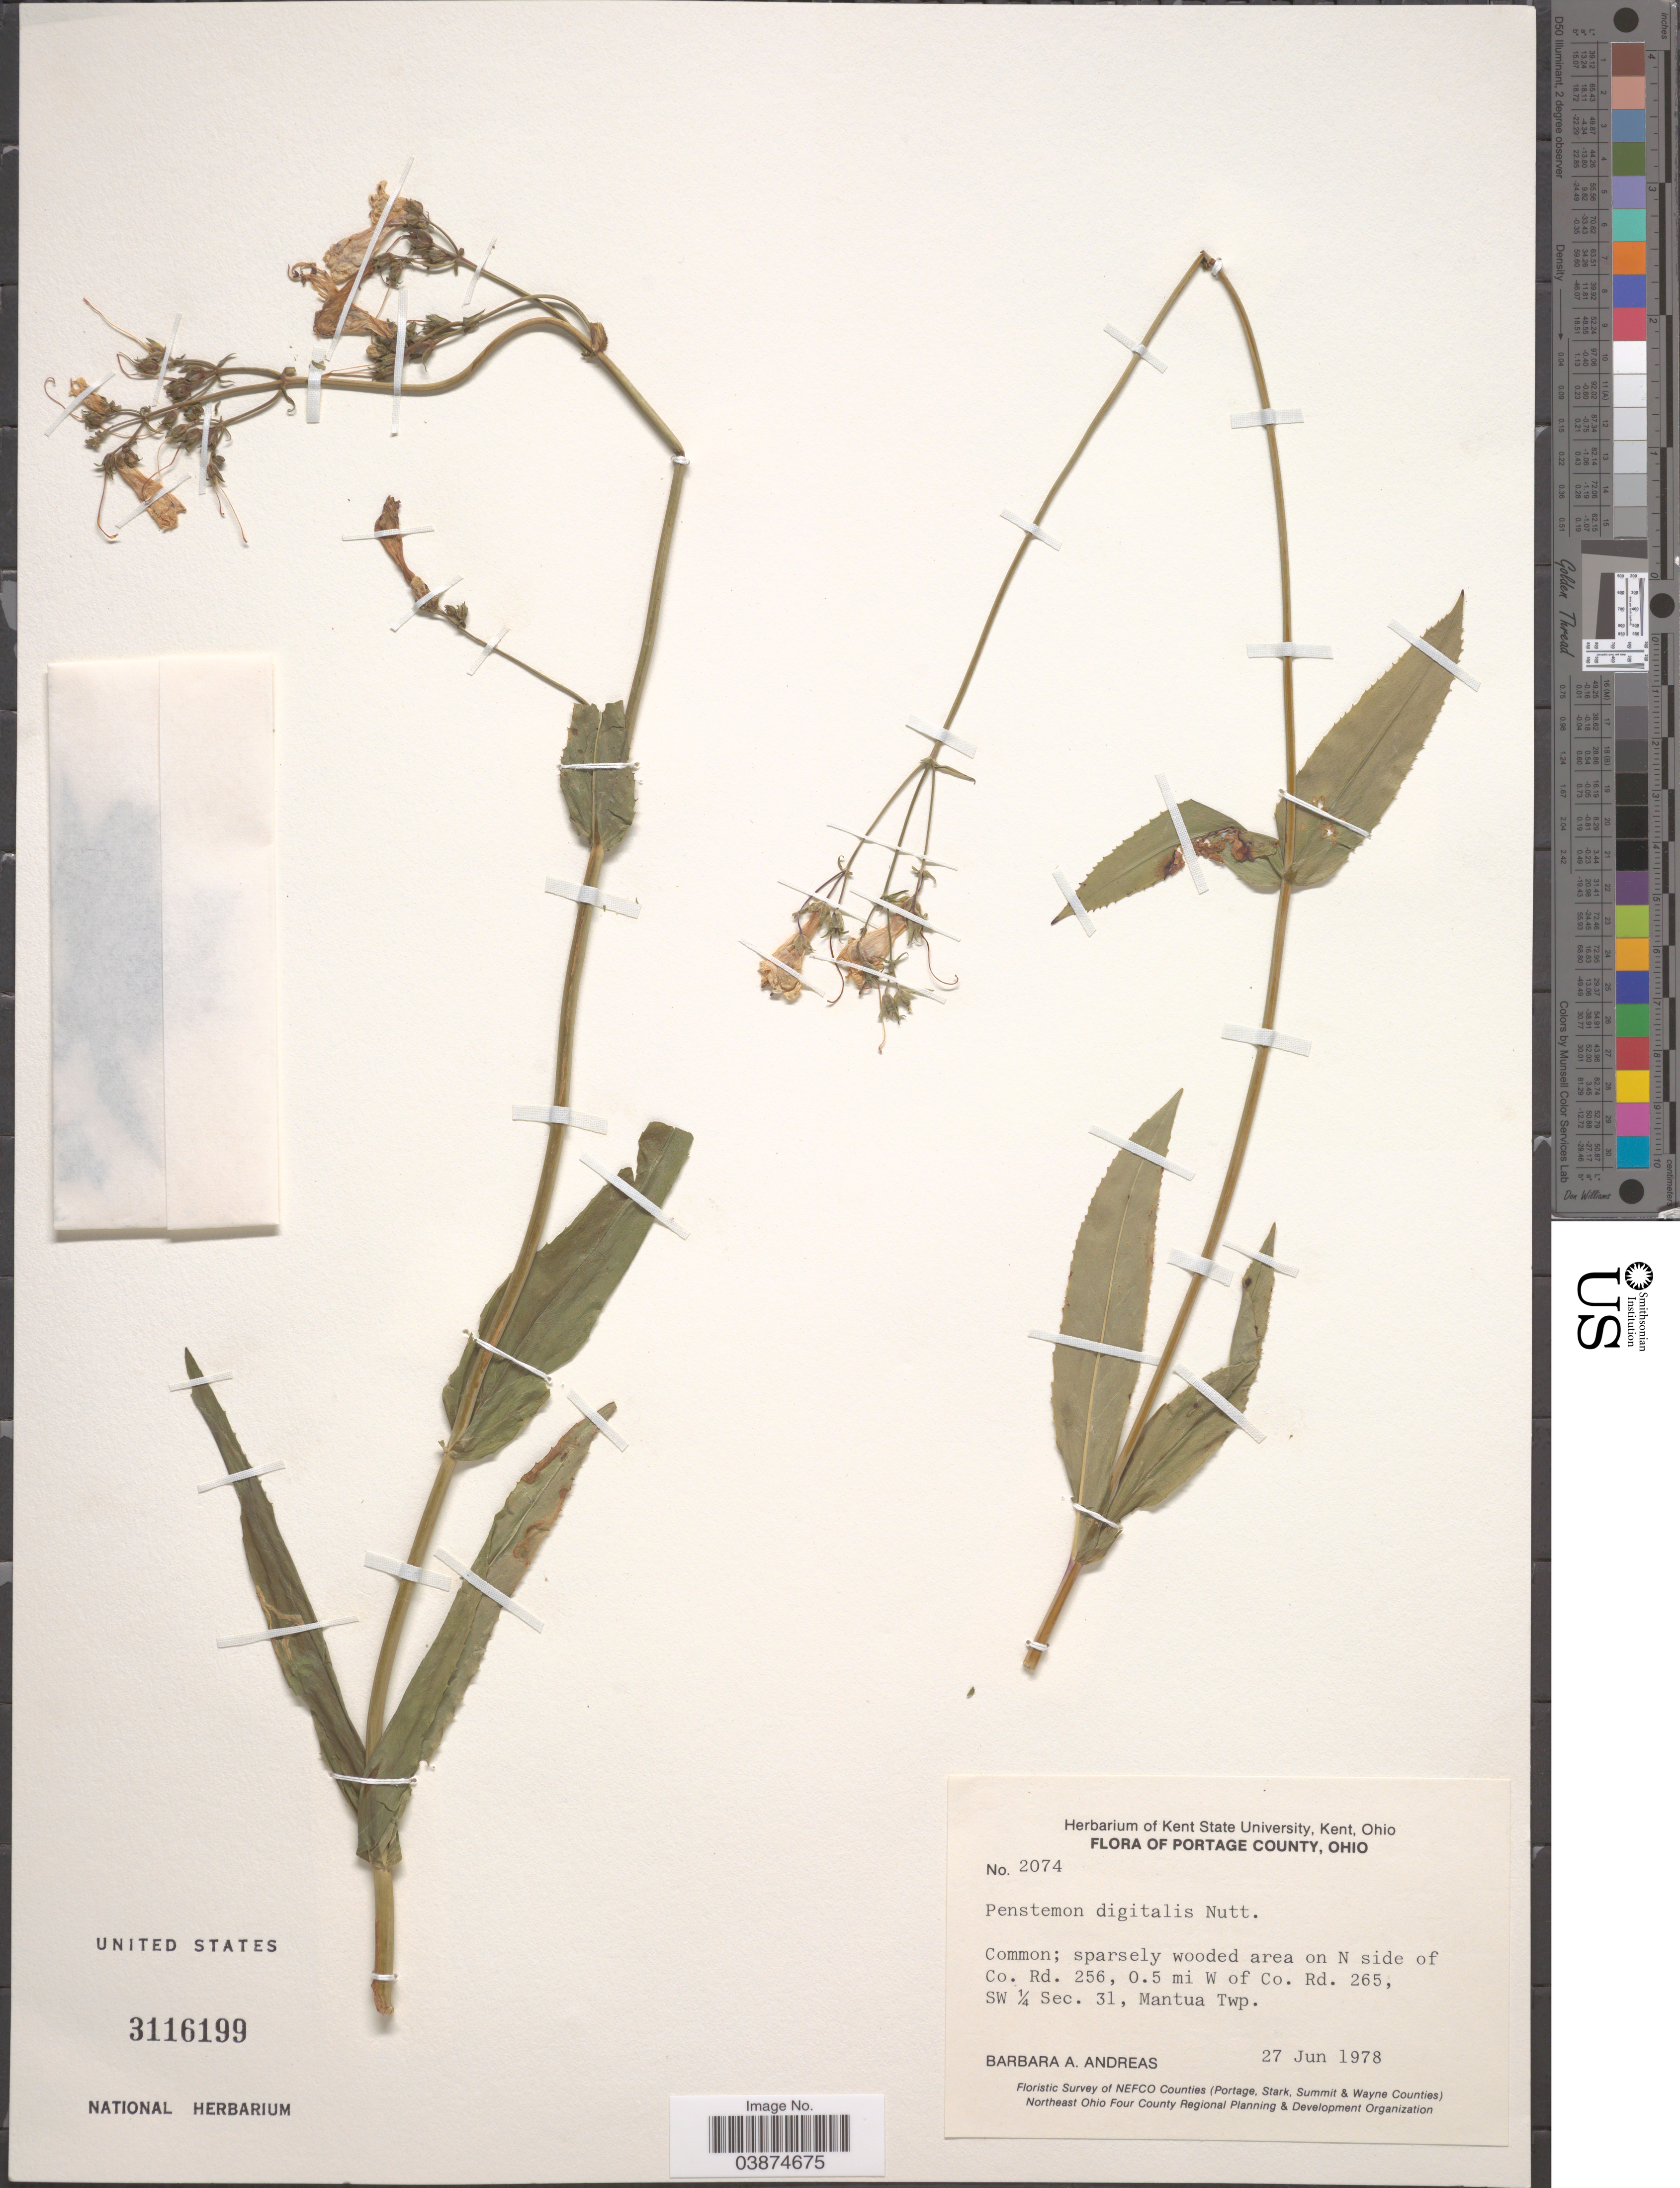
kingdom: Plantae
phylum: Tracheophyta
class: Magnoliopsida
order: Lamiales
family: Plantaginaceae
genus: Penstemon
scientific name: Penstemon digitalis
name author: Nutt. ex Sims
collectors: B. A. Andreas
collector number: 2074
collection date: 1978-06-27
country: United States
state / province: Ohio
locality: Portage County. N side of Co. Rd. 256, 0.5 mi. W of Co. Rd. 265, SW ¼ Sec. 31, Mantua Twp.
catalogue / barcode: US 3116199